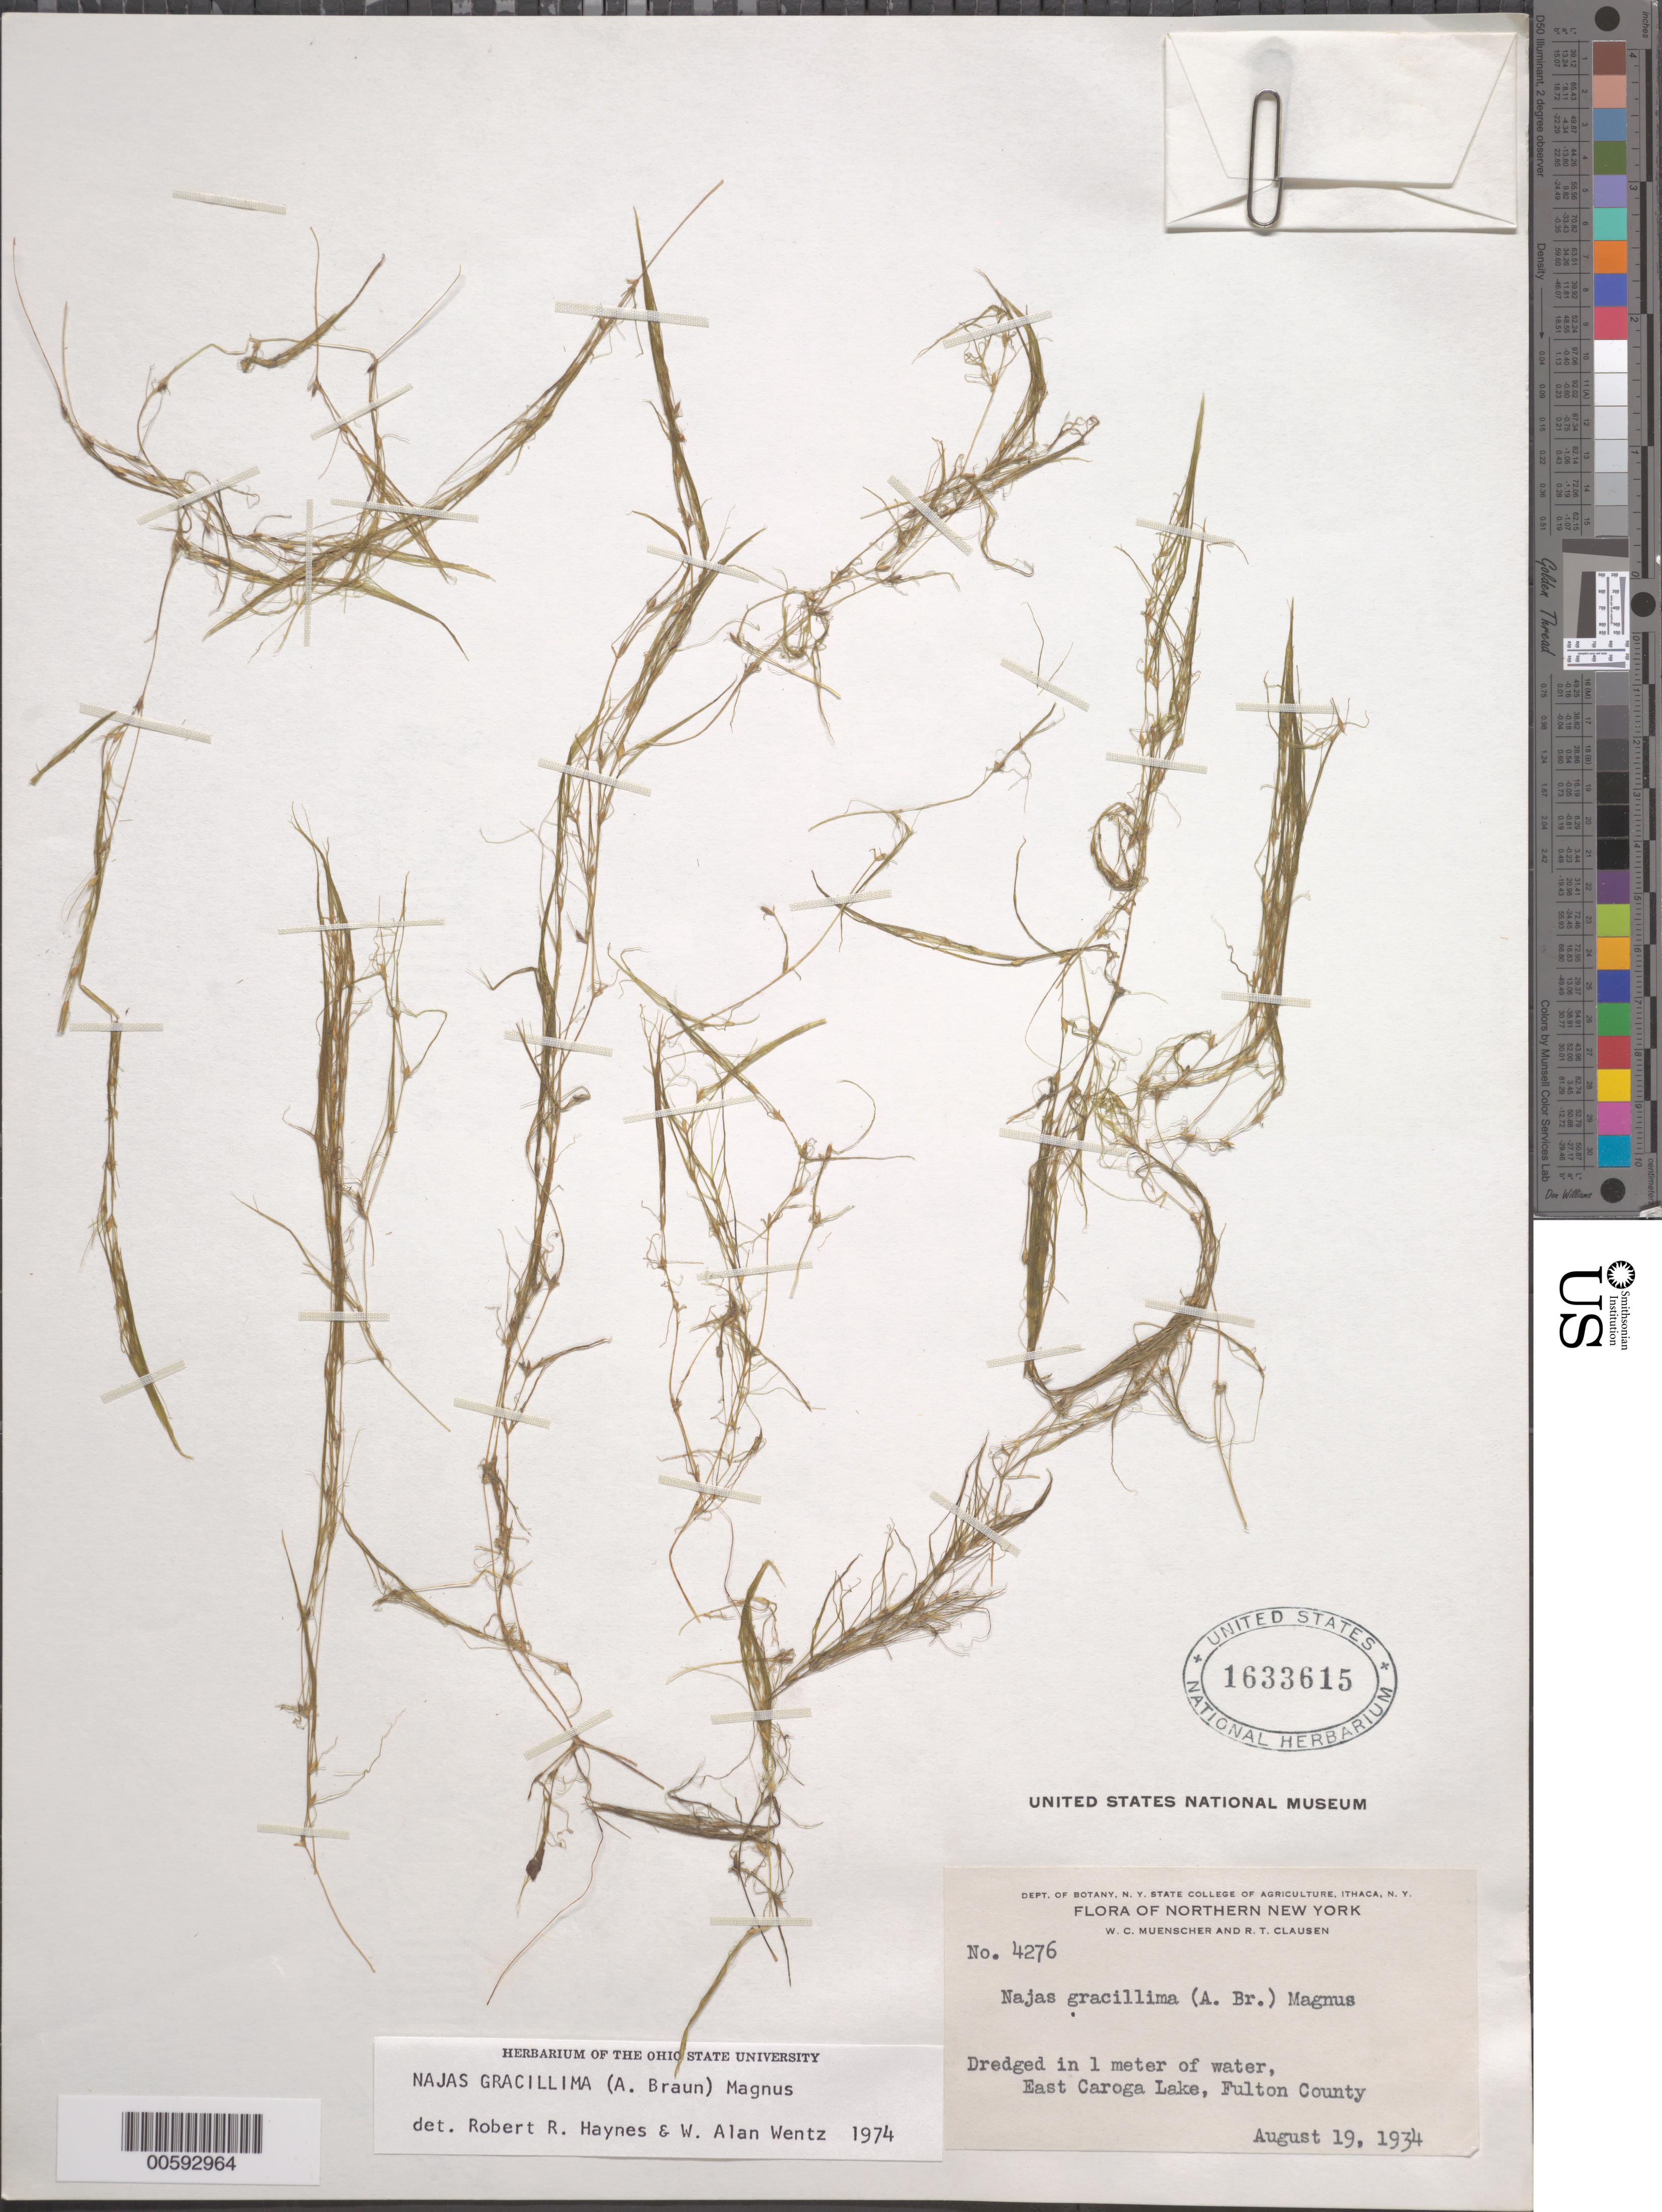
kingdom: Plantae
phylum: Tracheophyta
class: Liliopsida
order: Alismatales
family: Hydrocharitaceae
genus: Najas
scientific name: Najas gracillima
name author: (A. Braun) Magnus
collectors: W. Muenscher & R. T. Clausen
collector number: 4276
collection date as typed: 19 Aug 1934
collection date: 1934-08-19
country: United States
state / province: New York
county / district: Fulton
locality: East Caroga Lake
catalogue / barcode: US 1633615